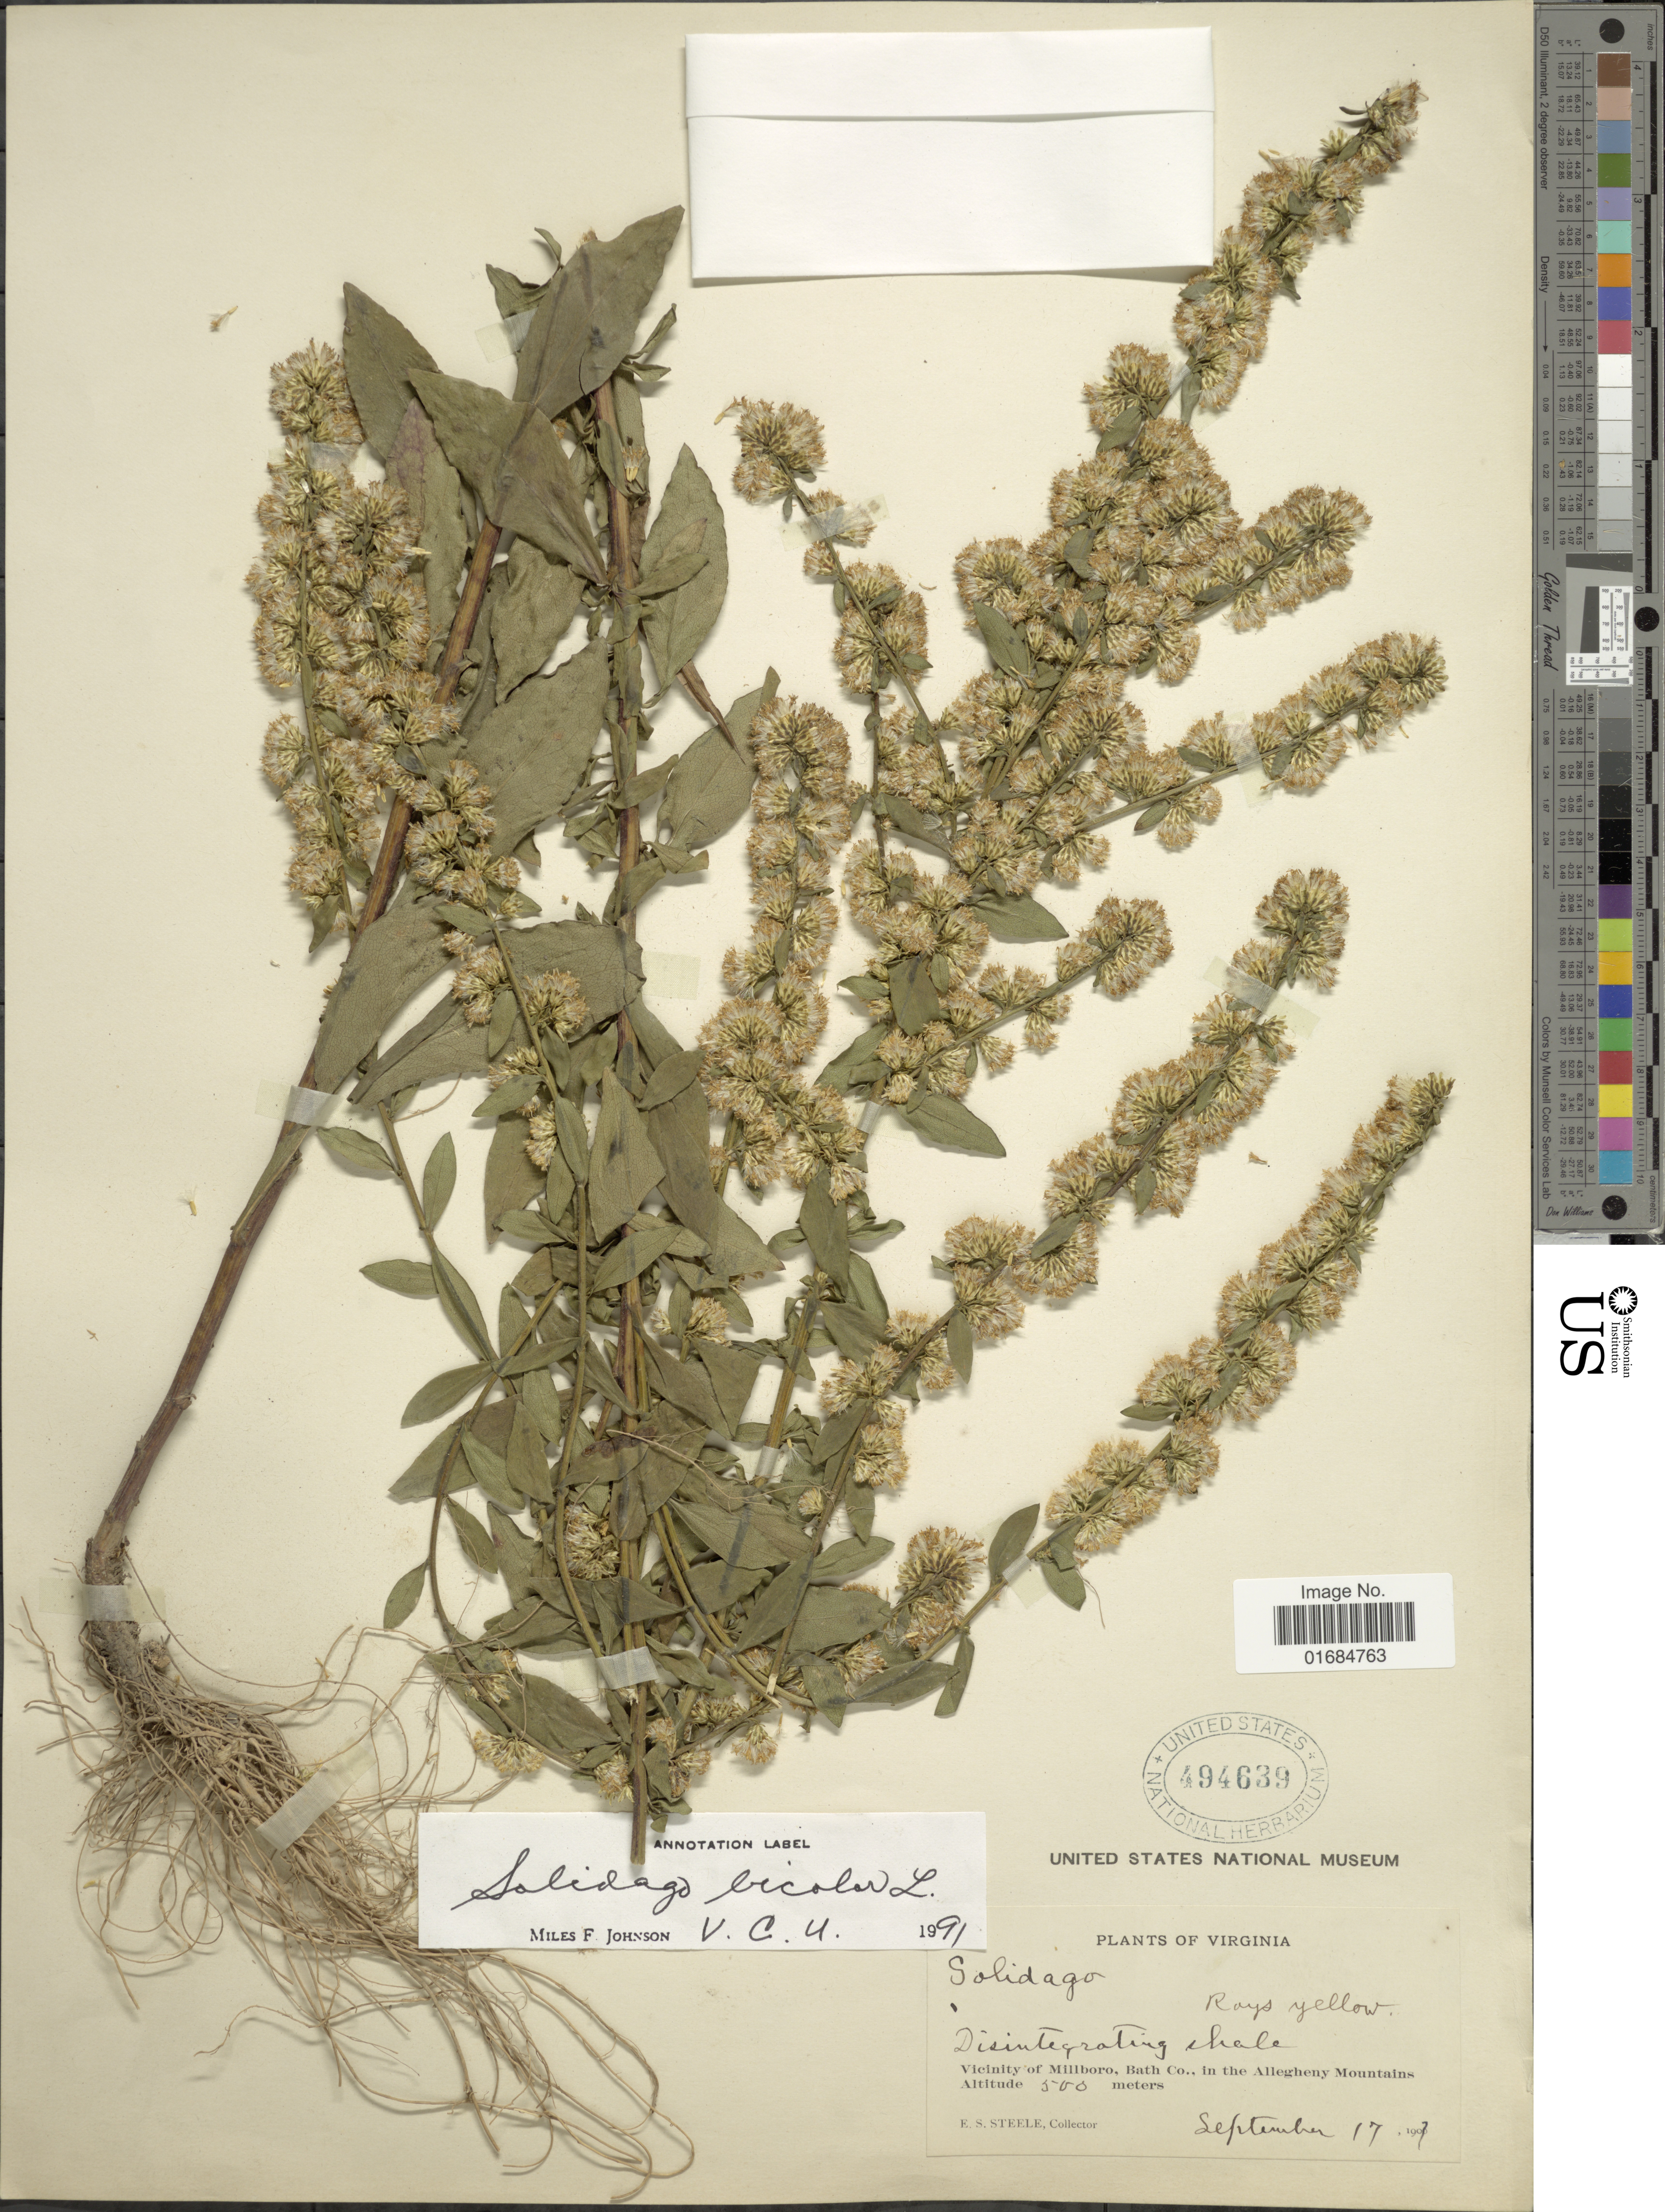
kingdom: Plantae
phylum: Tracheophyta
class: Magnoliopsida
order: Asterales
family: Asteraceae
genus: Solidago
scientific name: Solidago bicolor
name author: L.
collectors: E. Steele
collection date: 1907-09-17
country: United States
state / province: Virginia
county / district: Bath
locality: Vicinity of Millboro, Bath Co., in the Allegheny Mountains.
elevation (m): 500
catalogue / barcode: US 494639